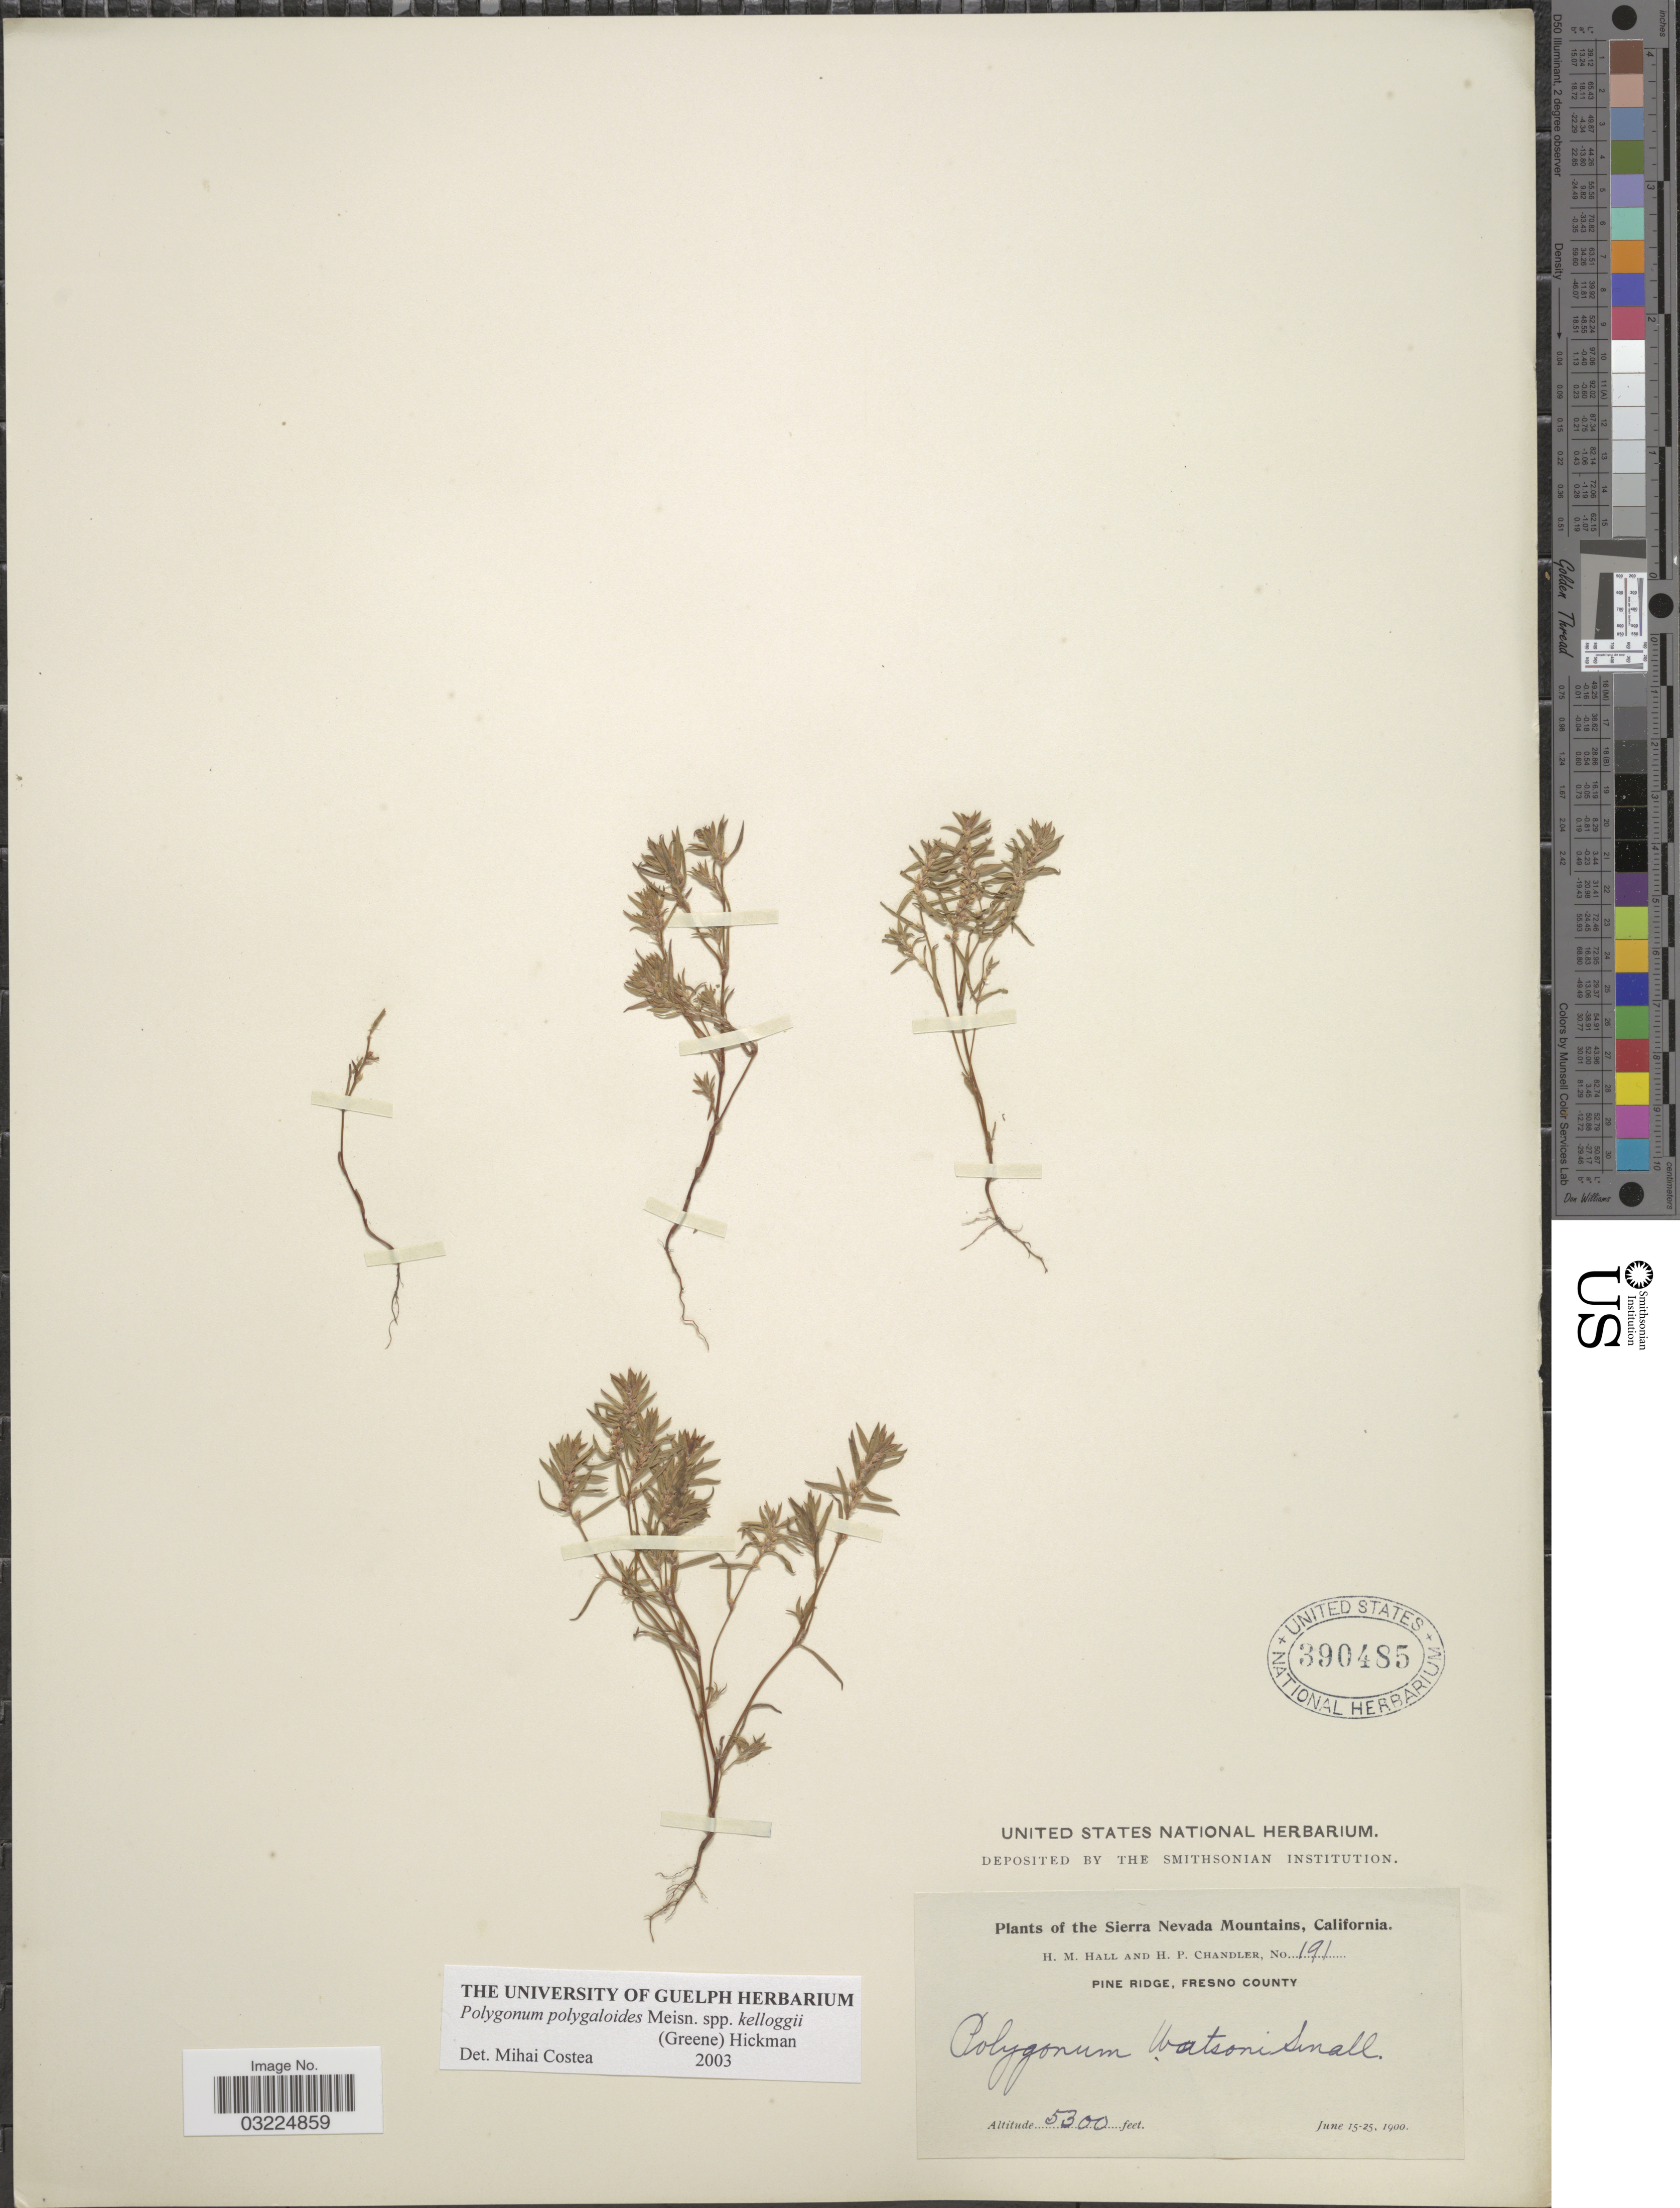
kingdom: Plantae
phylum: Tracheophyta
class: Magnoliopsida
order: Caryophyllales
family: Polygonaceae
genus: Polygonum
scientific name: Polygonum polygaloides subsp. kelloggii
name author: (Greene) Hickman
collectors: H. M. Hall & H. Chandler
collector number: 191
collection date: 1900-06-15/1900-06-25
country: United States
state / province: California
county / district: Fresno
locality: Sierra Nevada Mountains. Pine Ridge, Fresno County.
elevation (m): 1615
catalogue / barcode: US 390485